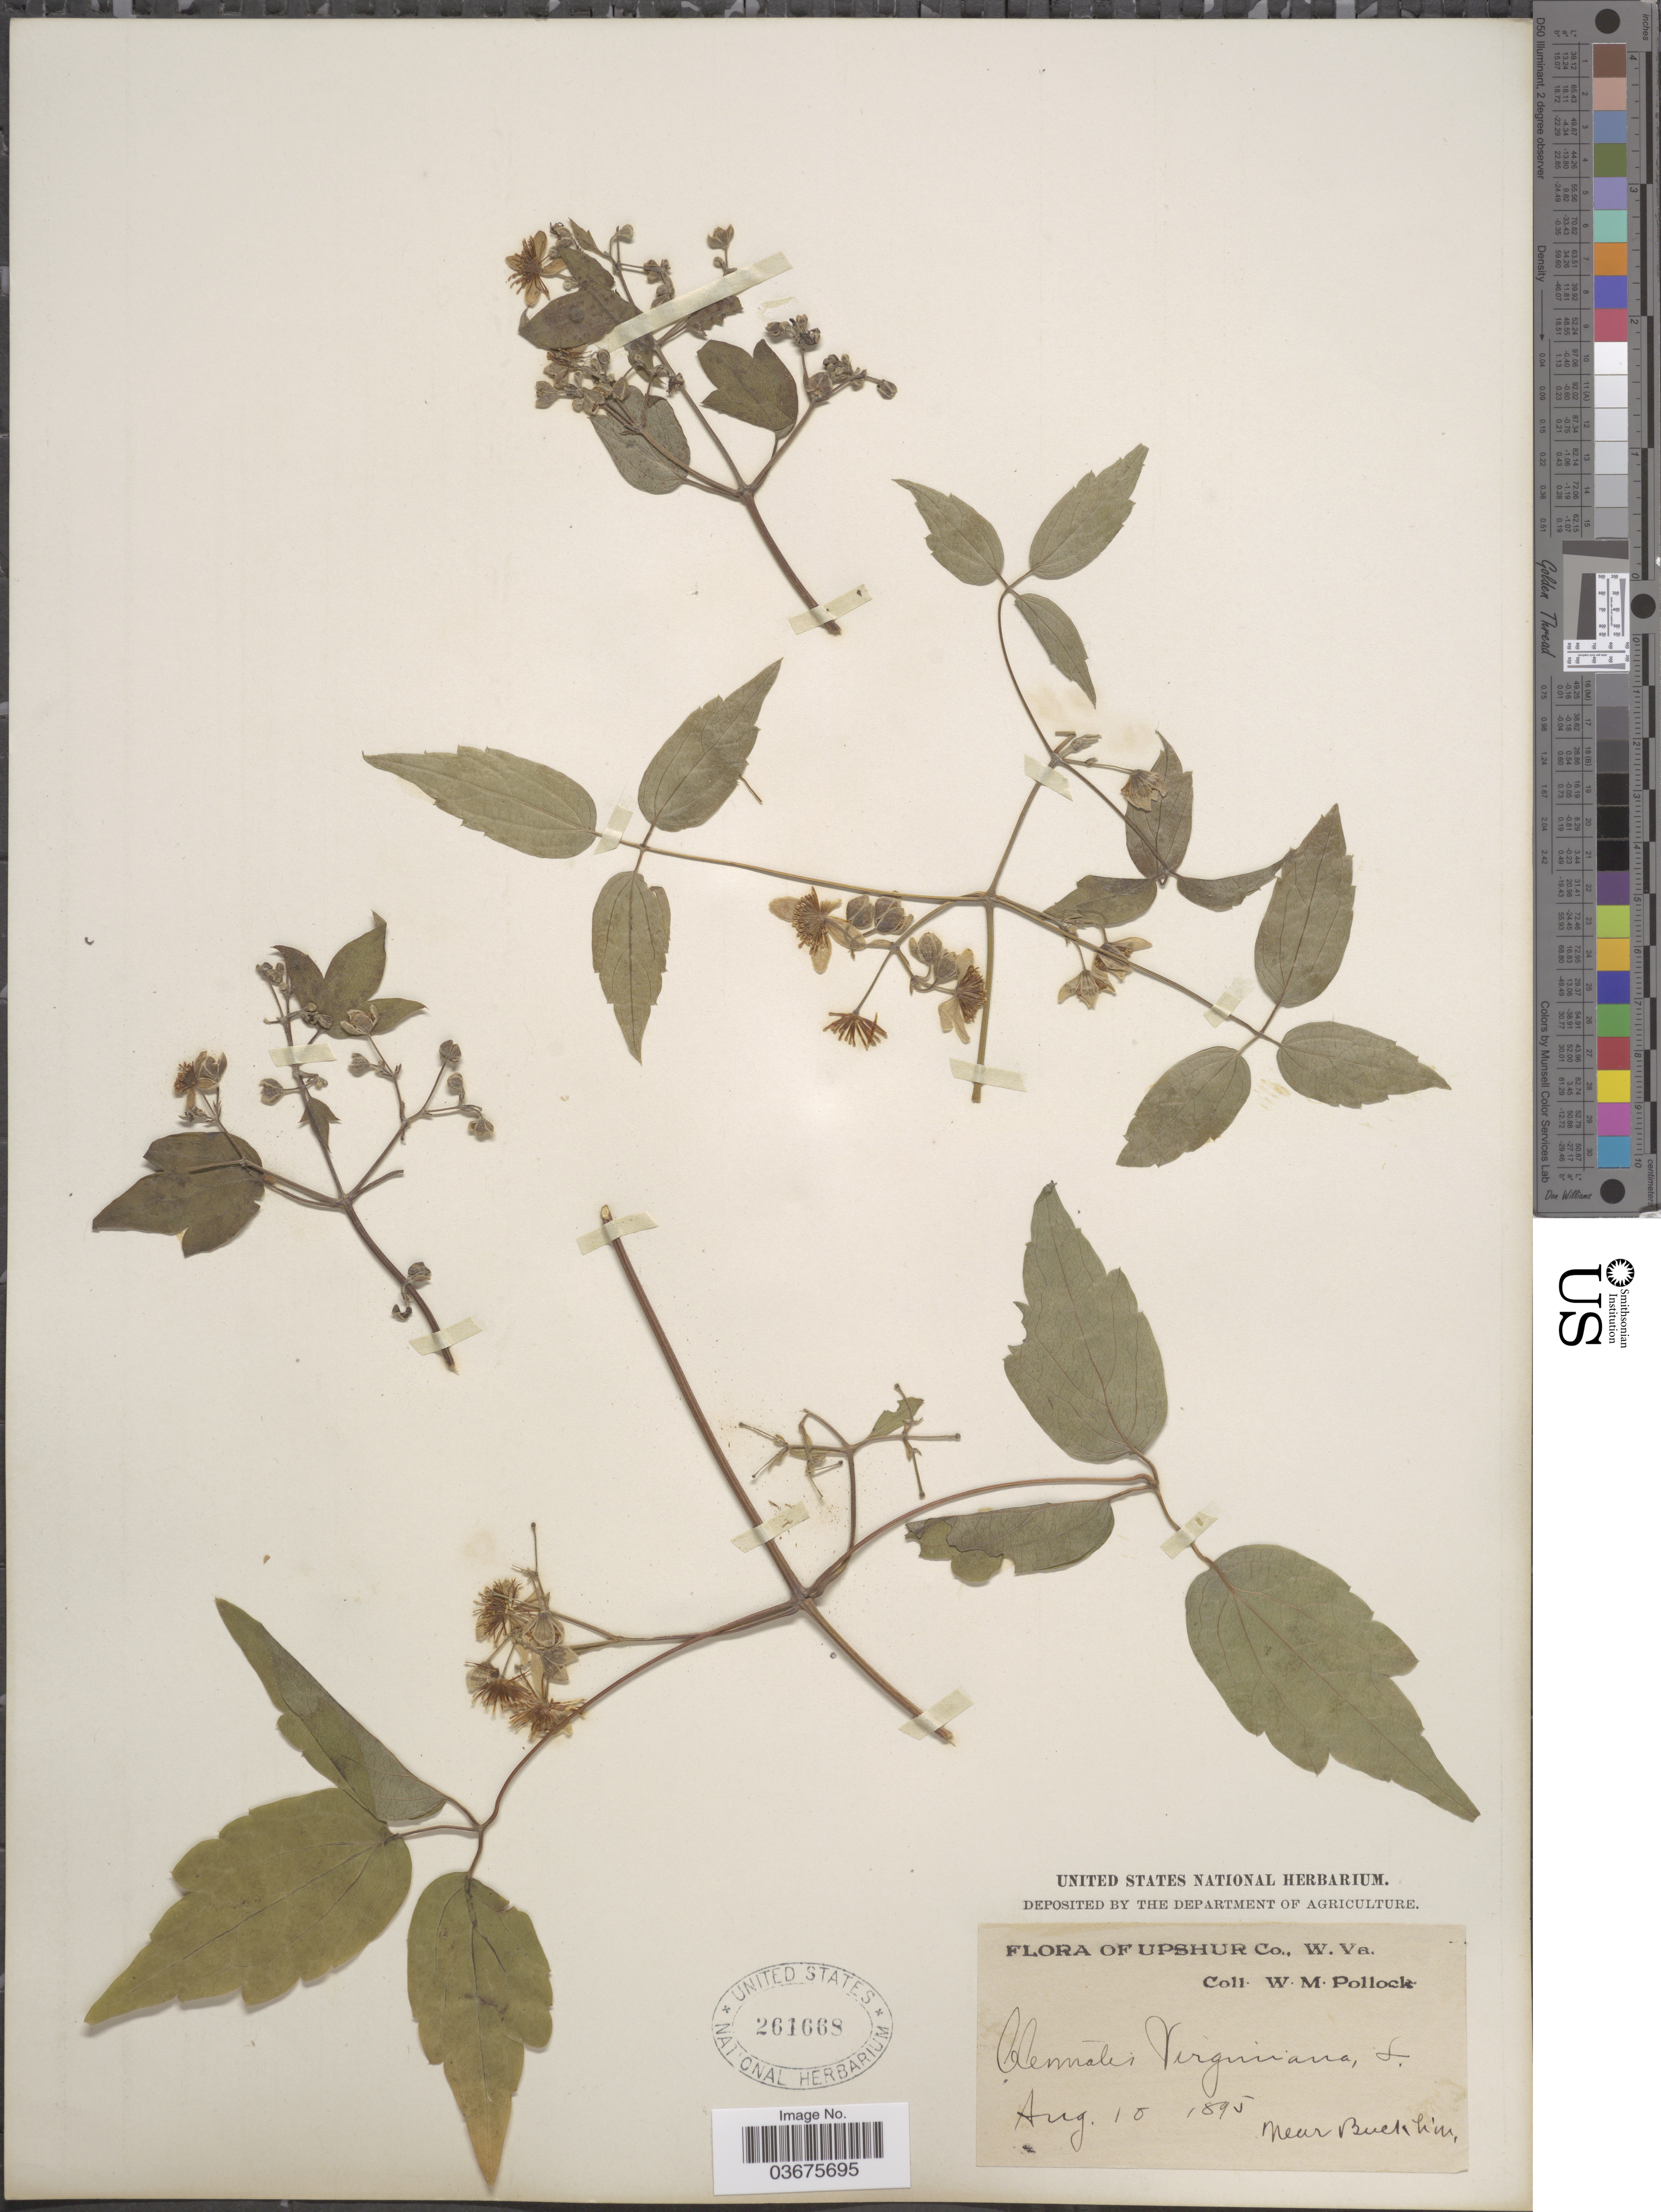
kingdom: Plantae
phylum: Tracheophyta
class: Magnoliopsida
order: Ranunculales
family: Ranunculaceae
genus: Clematis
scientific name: Clematis virginiana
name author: L.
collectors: W. M. Pollock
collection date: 1895-08-10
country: United States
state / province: West Virginia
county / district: Upshur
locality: Near Bucklin.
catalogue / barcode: US 261668